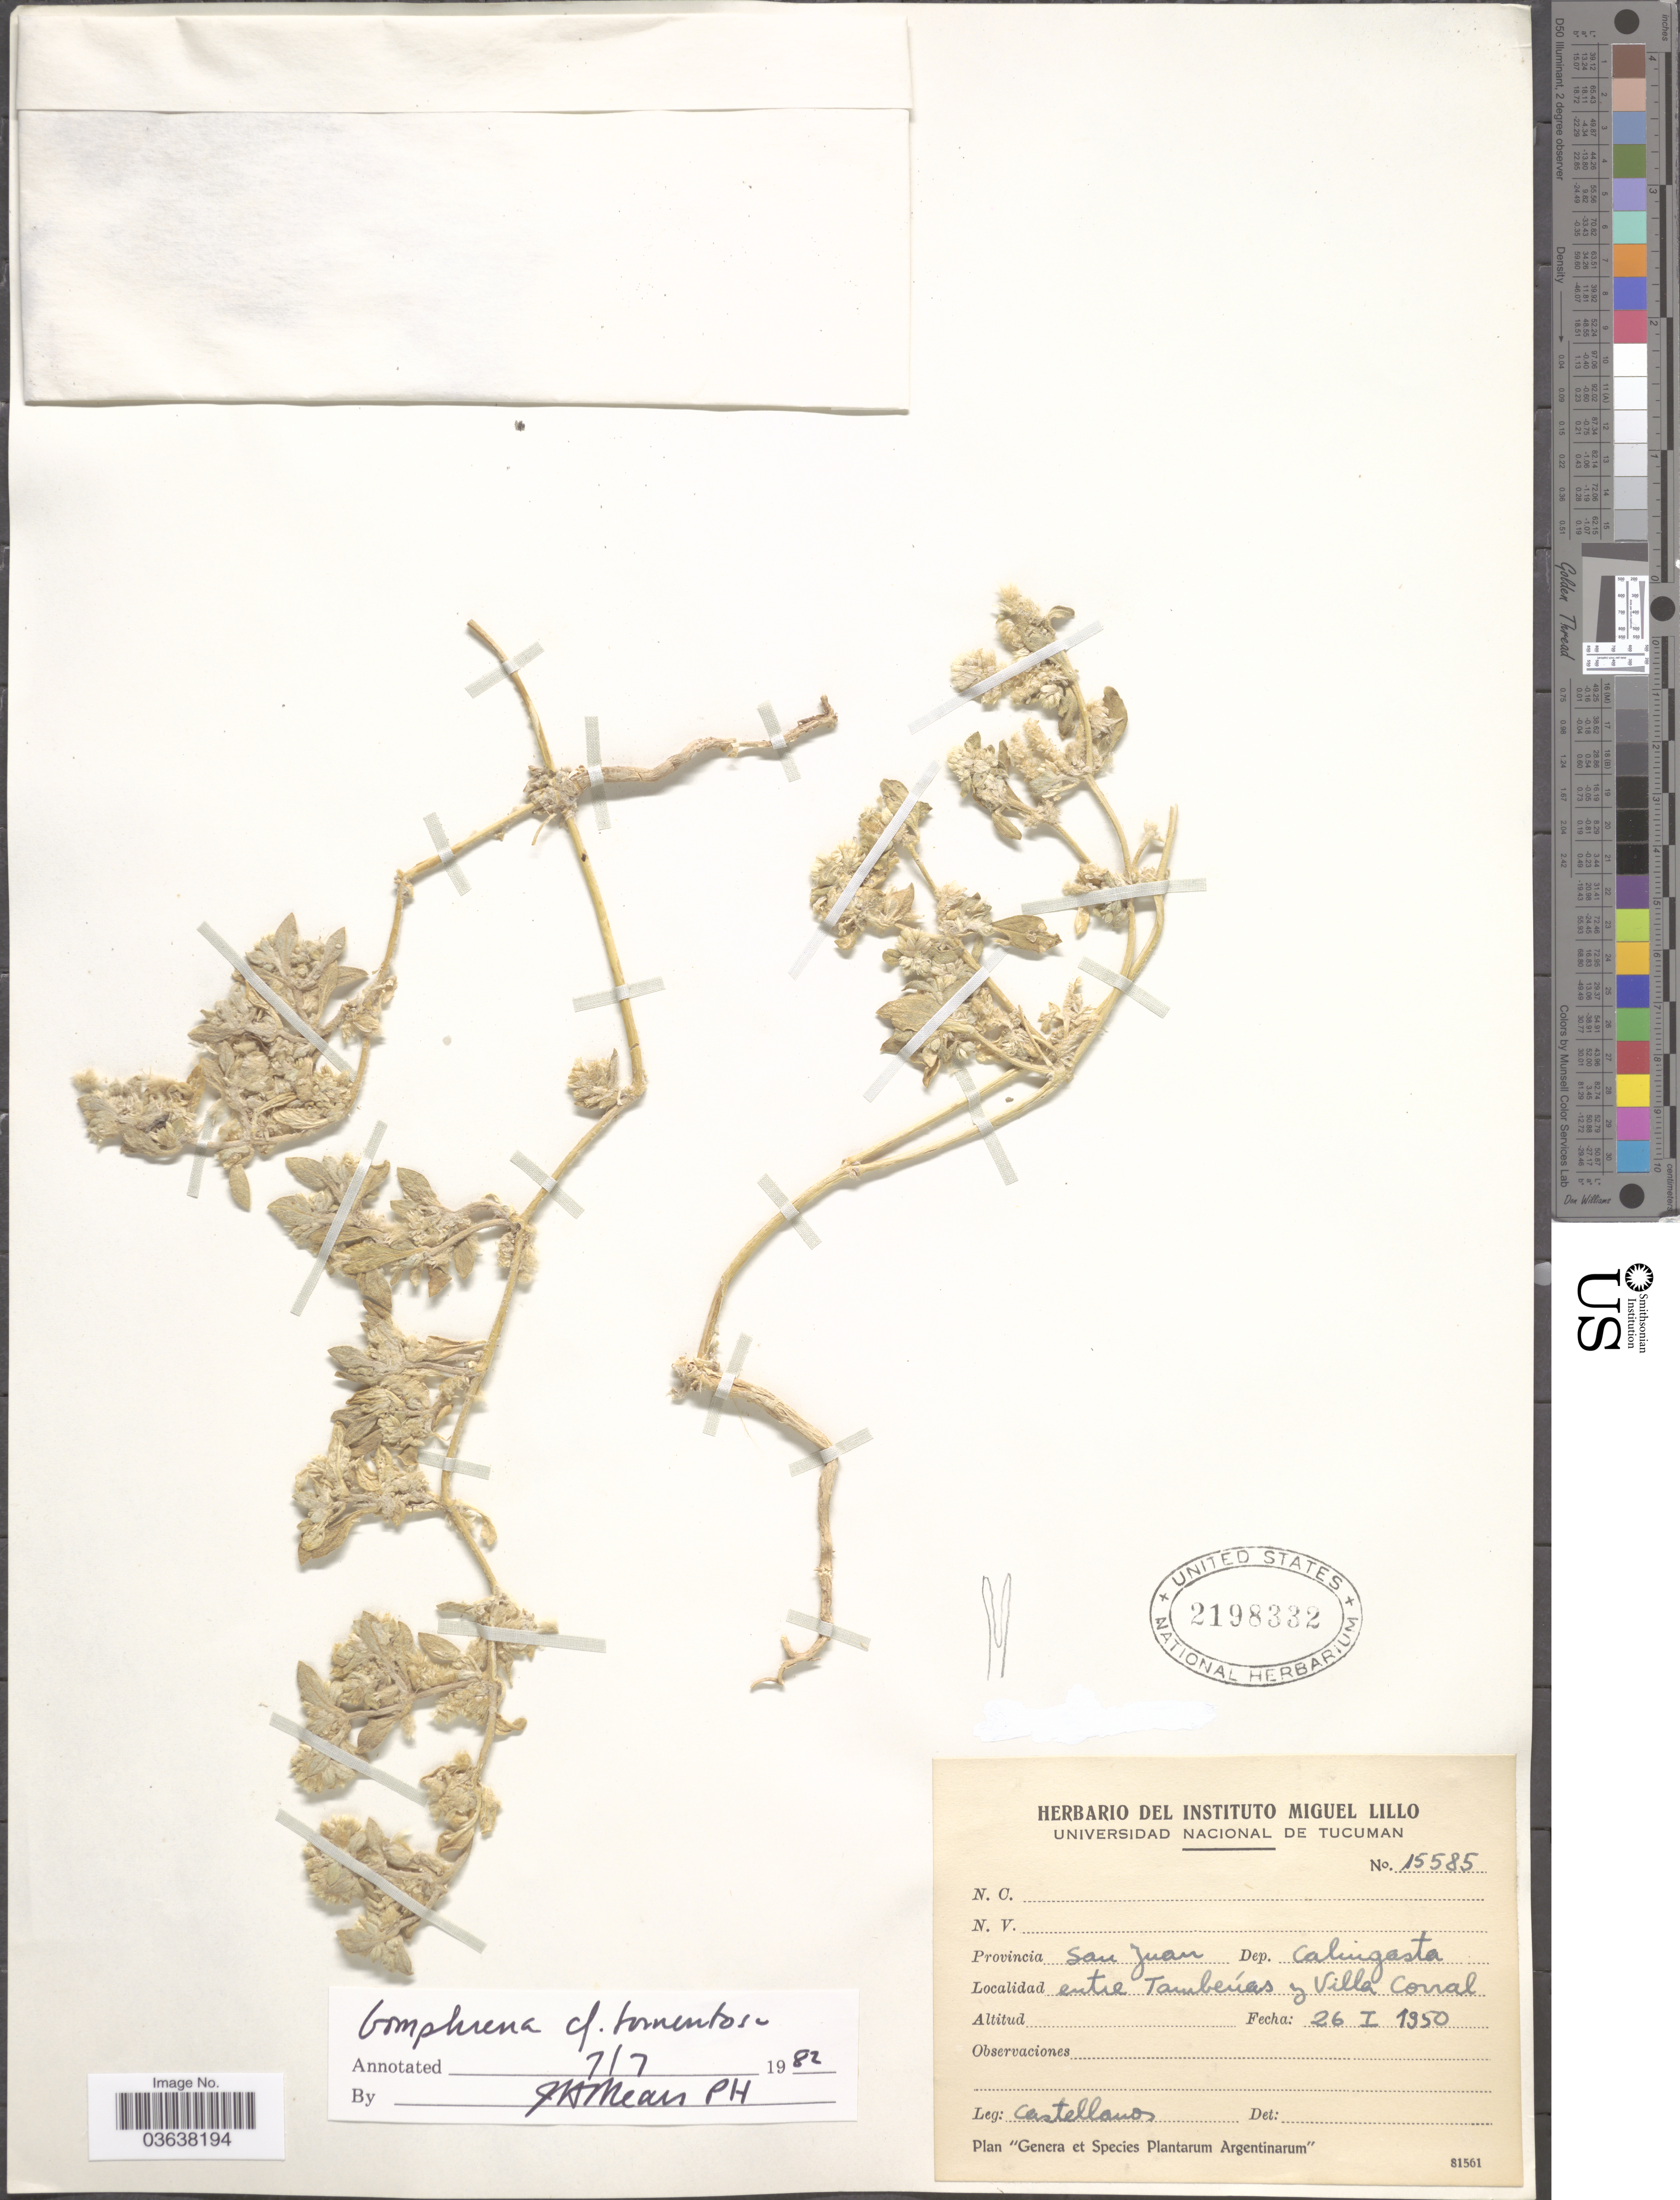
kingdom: Plantae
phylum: Tracheophyta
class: Magnoliopsida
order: Caryophyllales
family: Amaranthaceae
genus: Gomphrena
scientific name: Gomphrena tomentosa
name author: (Griseb.) R.E. Fr.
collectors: -- Castellanos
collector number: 15585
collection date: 1950-01-26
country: Argentina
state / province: San Juan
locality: Dep. Calingasta, entre Tamberias y Villa Corral.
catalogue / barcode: US 2198332